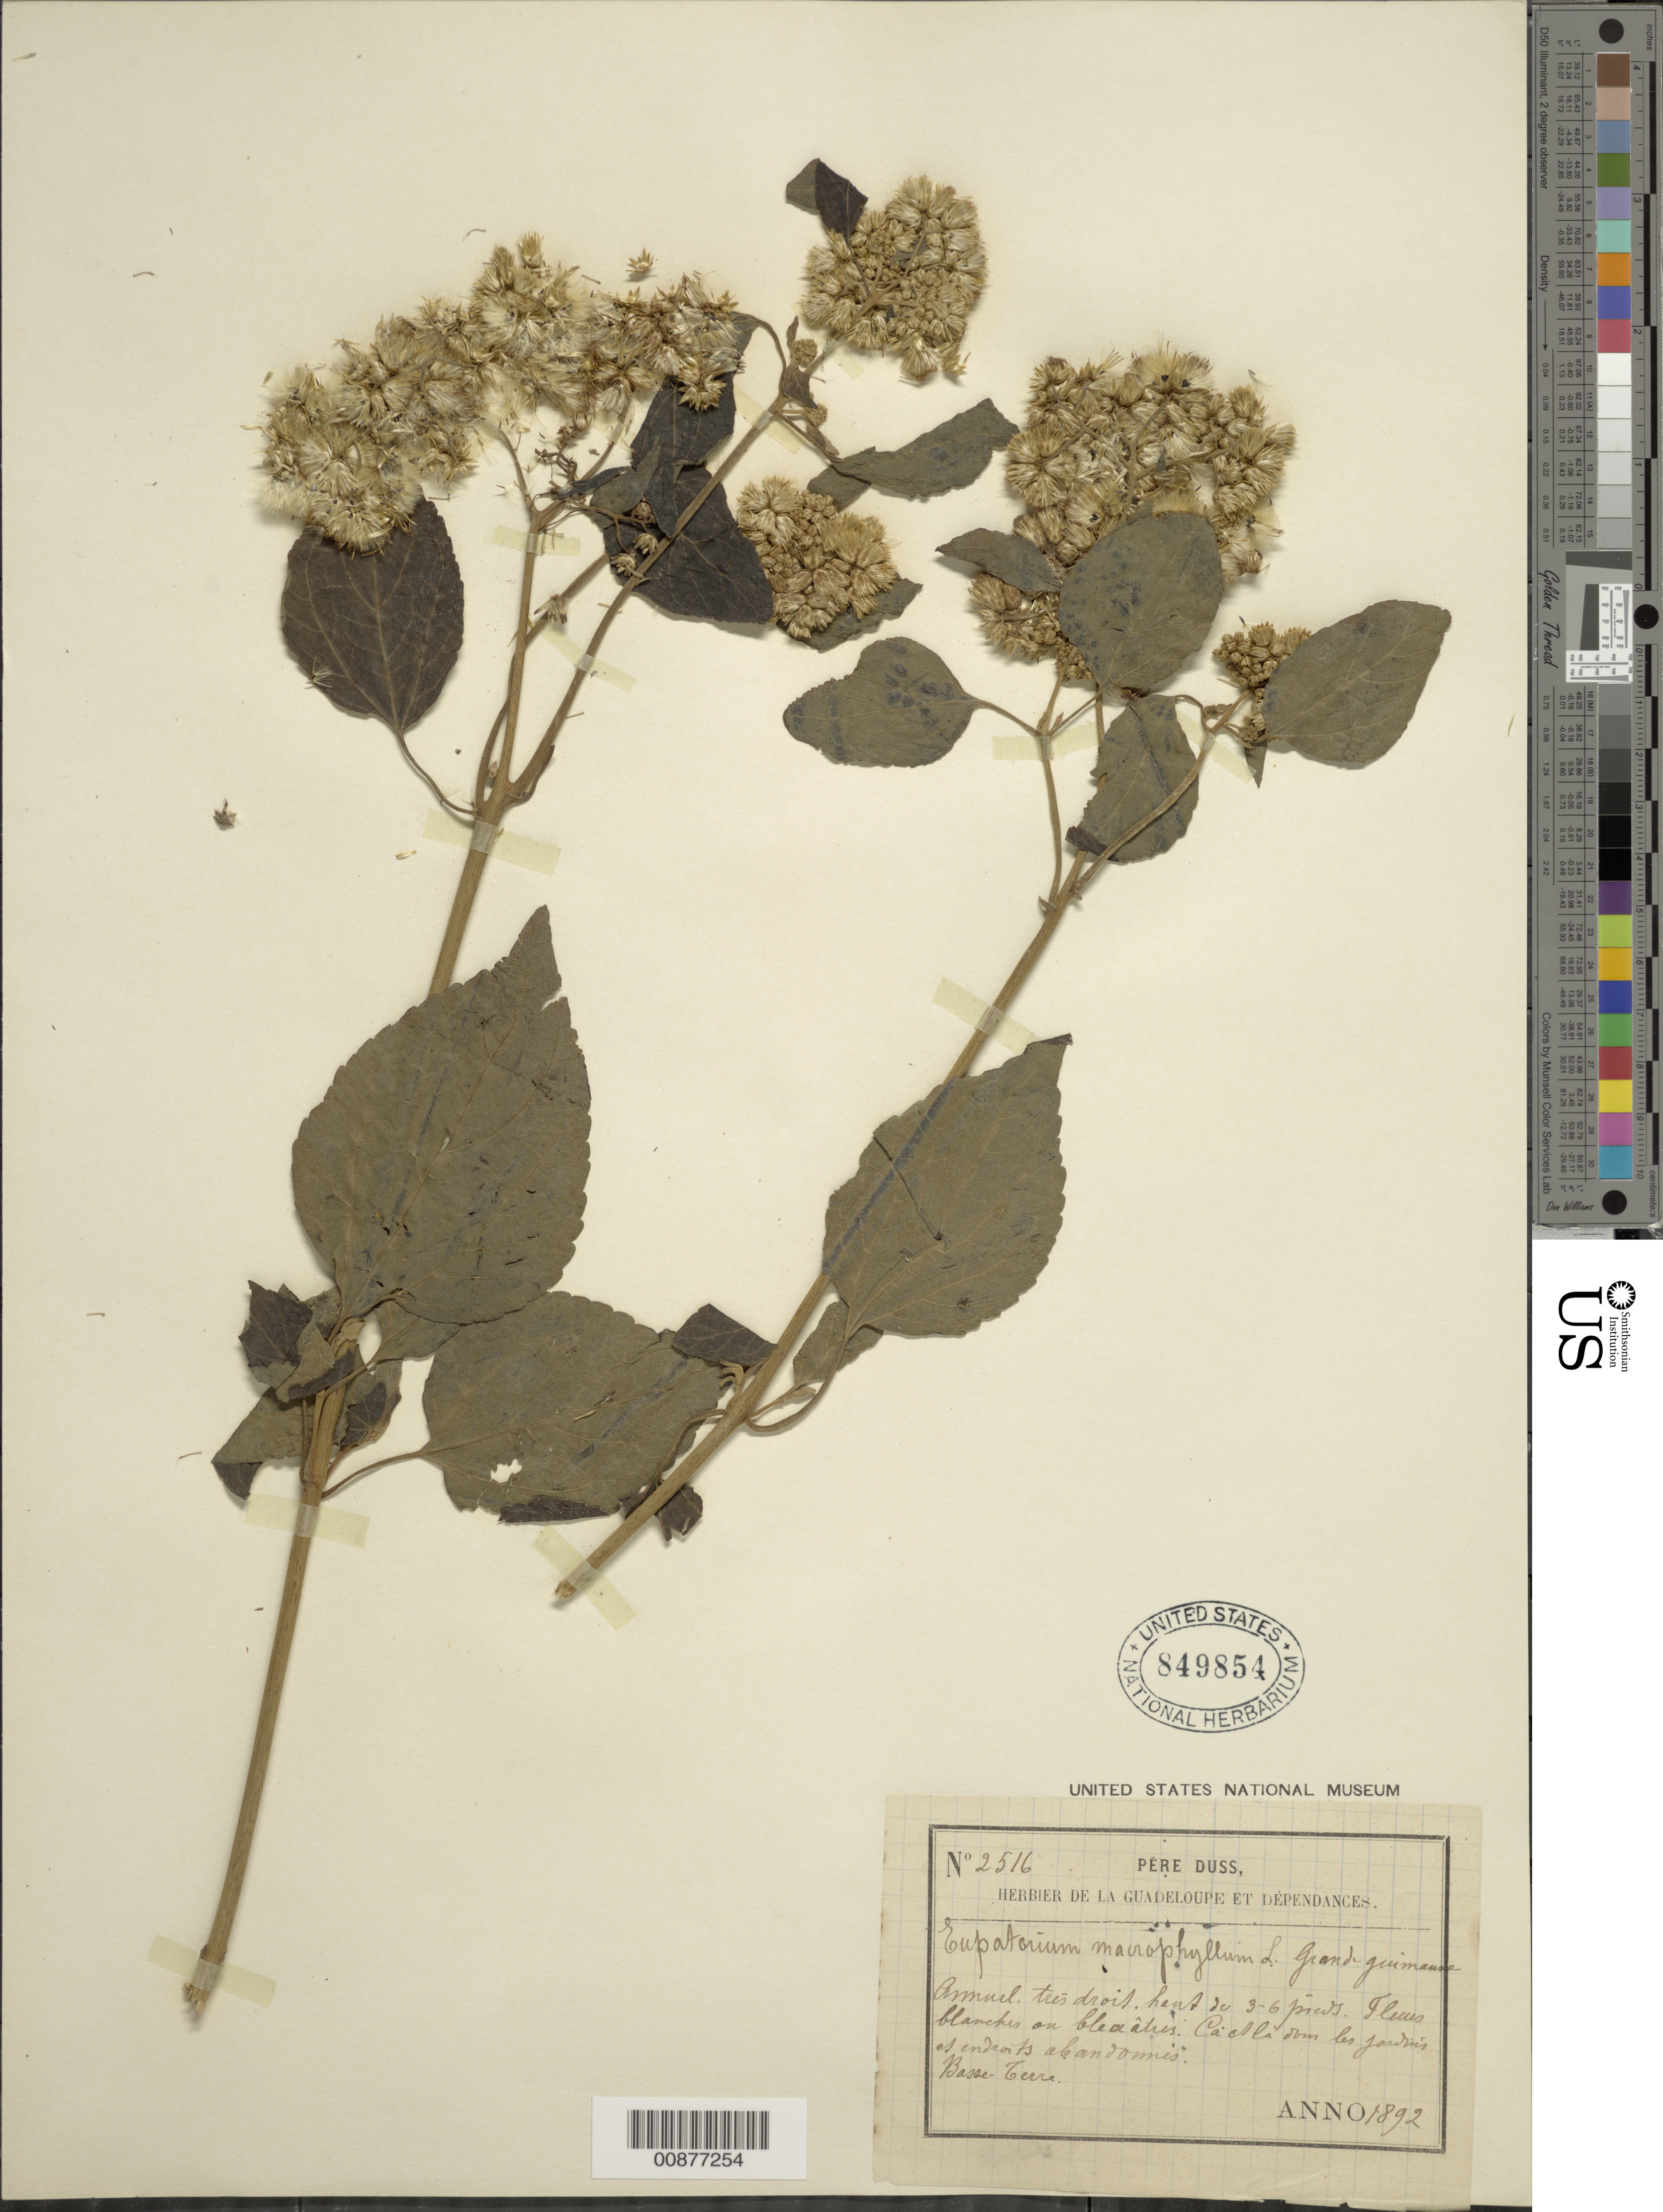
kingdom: Plantae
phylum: Tracheophyta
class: Magnoliopsida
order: Asterales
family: Asteraceae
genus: Hebeclinium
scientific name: Hebeclinium macrophyllum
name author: (L.) DC.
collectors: Père Duss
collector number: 2516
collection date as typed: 1892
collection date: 1892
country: Guadeloupe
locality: Basse-Terre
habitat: Les jardins et endroits abandonnés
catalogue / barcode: US 849854